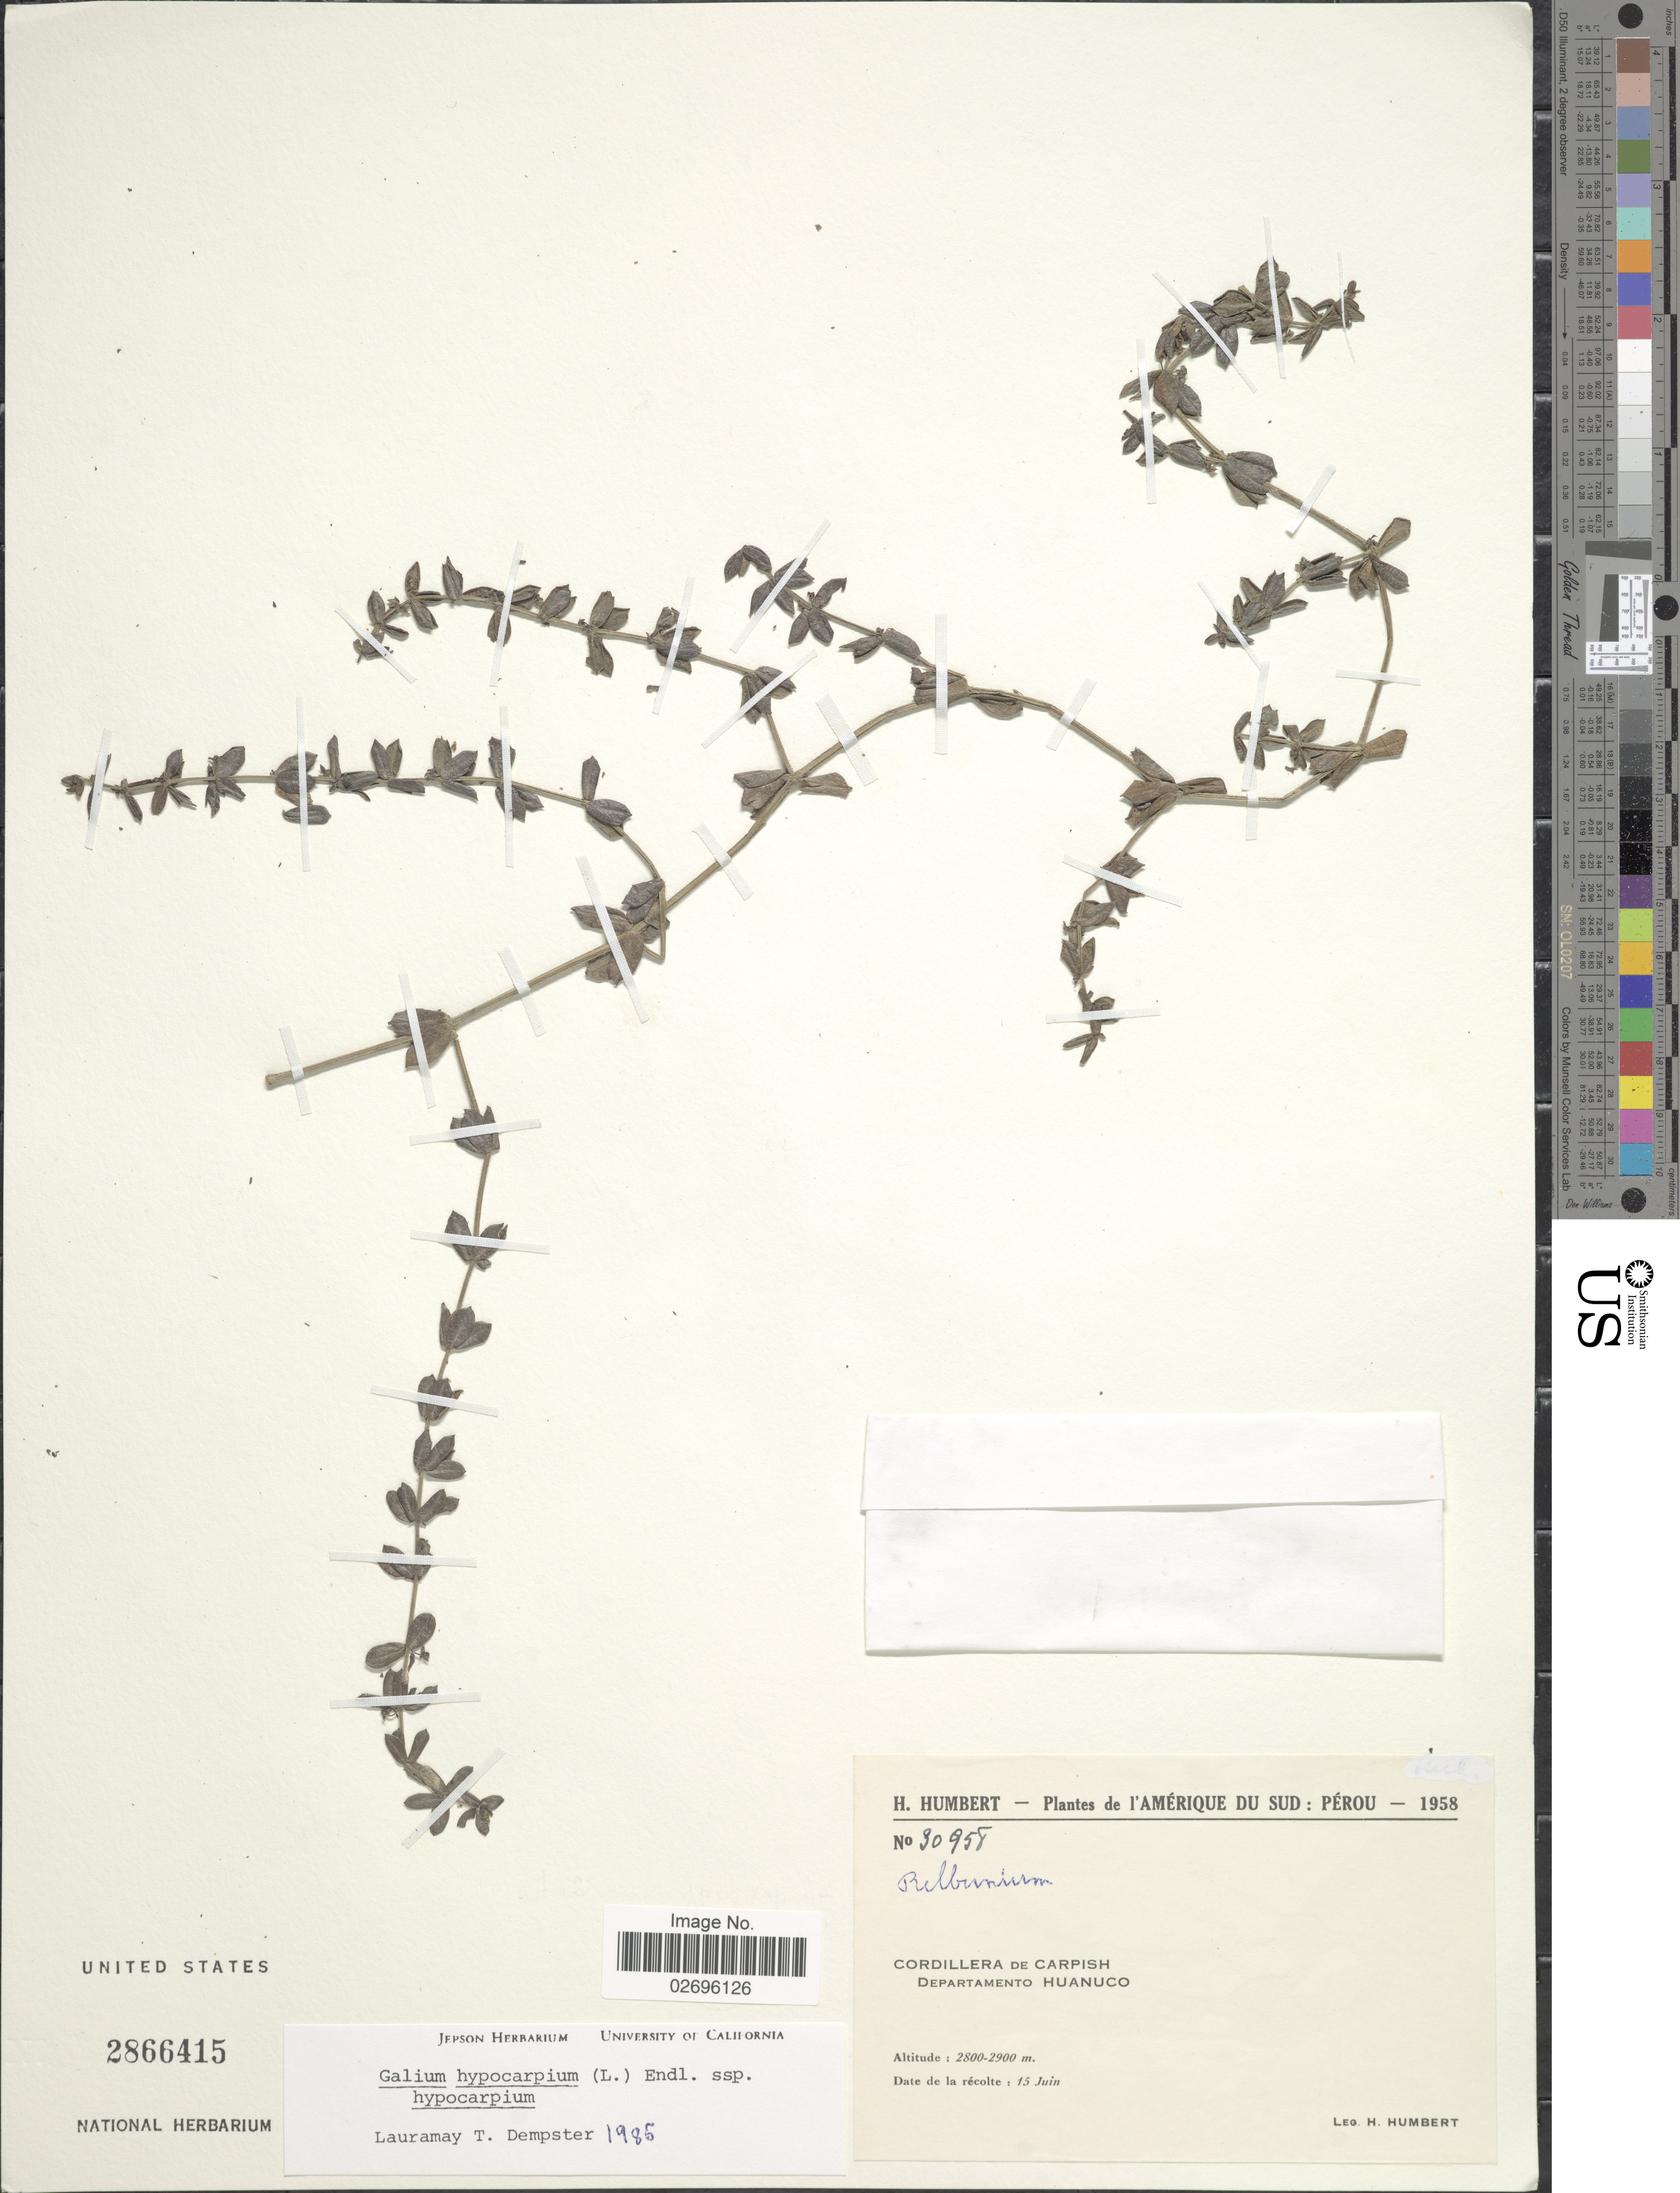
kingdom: Plantae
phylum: Tracheophyta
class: Magnoliopsida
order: Gentianales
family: Rubiaceae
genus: Galium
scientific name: Galium hypocarpium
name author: (L.) Endl. ex Griseb.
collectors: H. Humbert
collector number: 30958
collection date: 1958-06-15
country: Peru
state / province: Huánuco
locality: Cordillera de Crapish. Departamento Huanuco.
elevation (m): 2800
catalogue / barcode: US 2866415